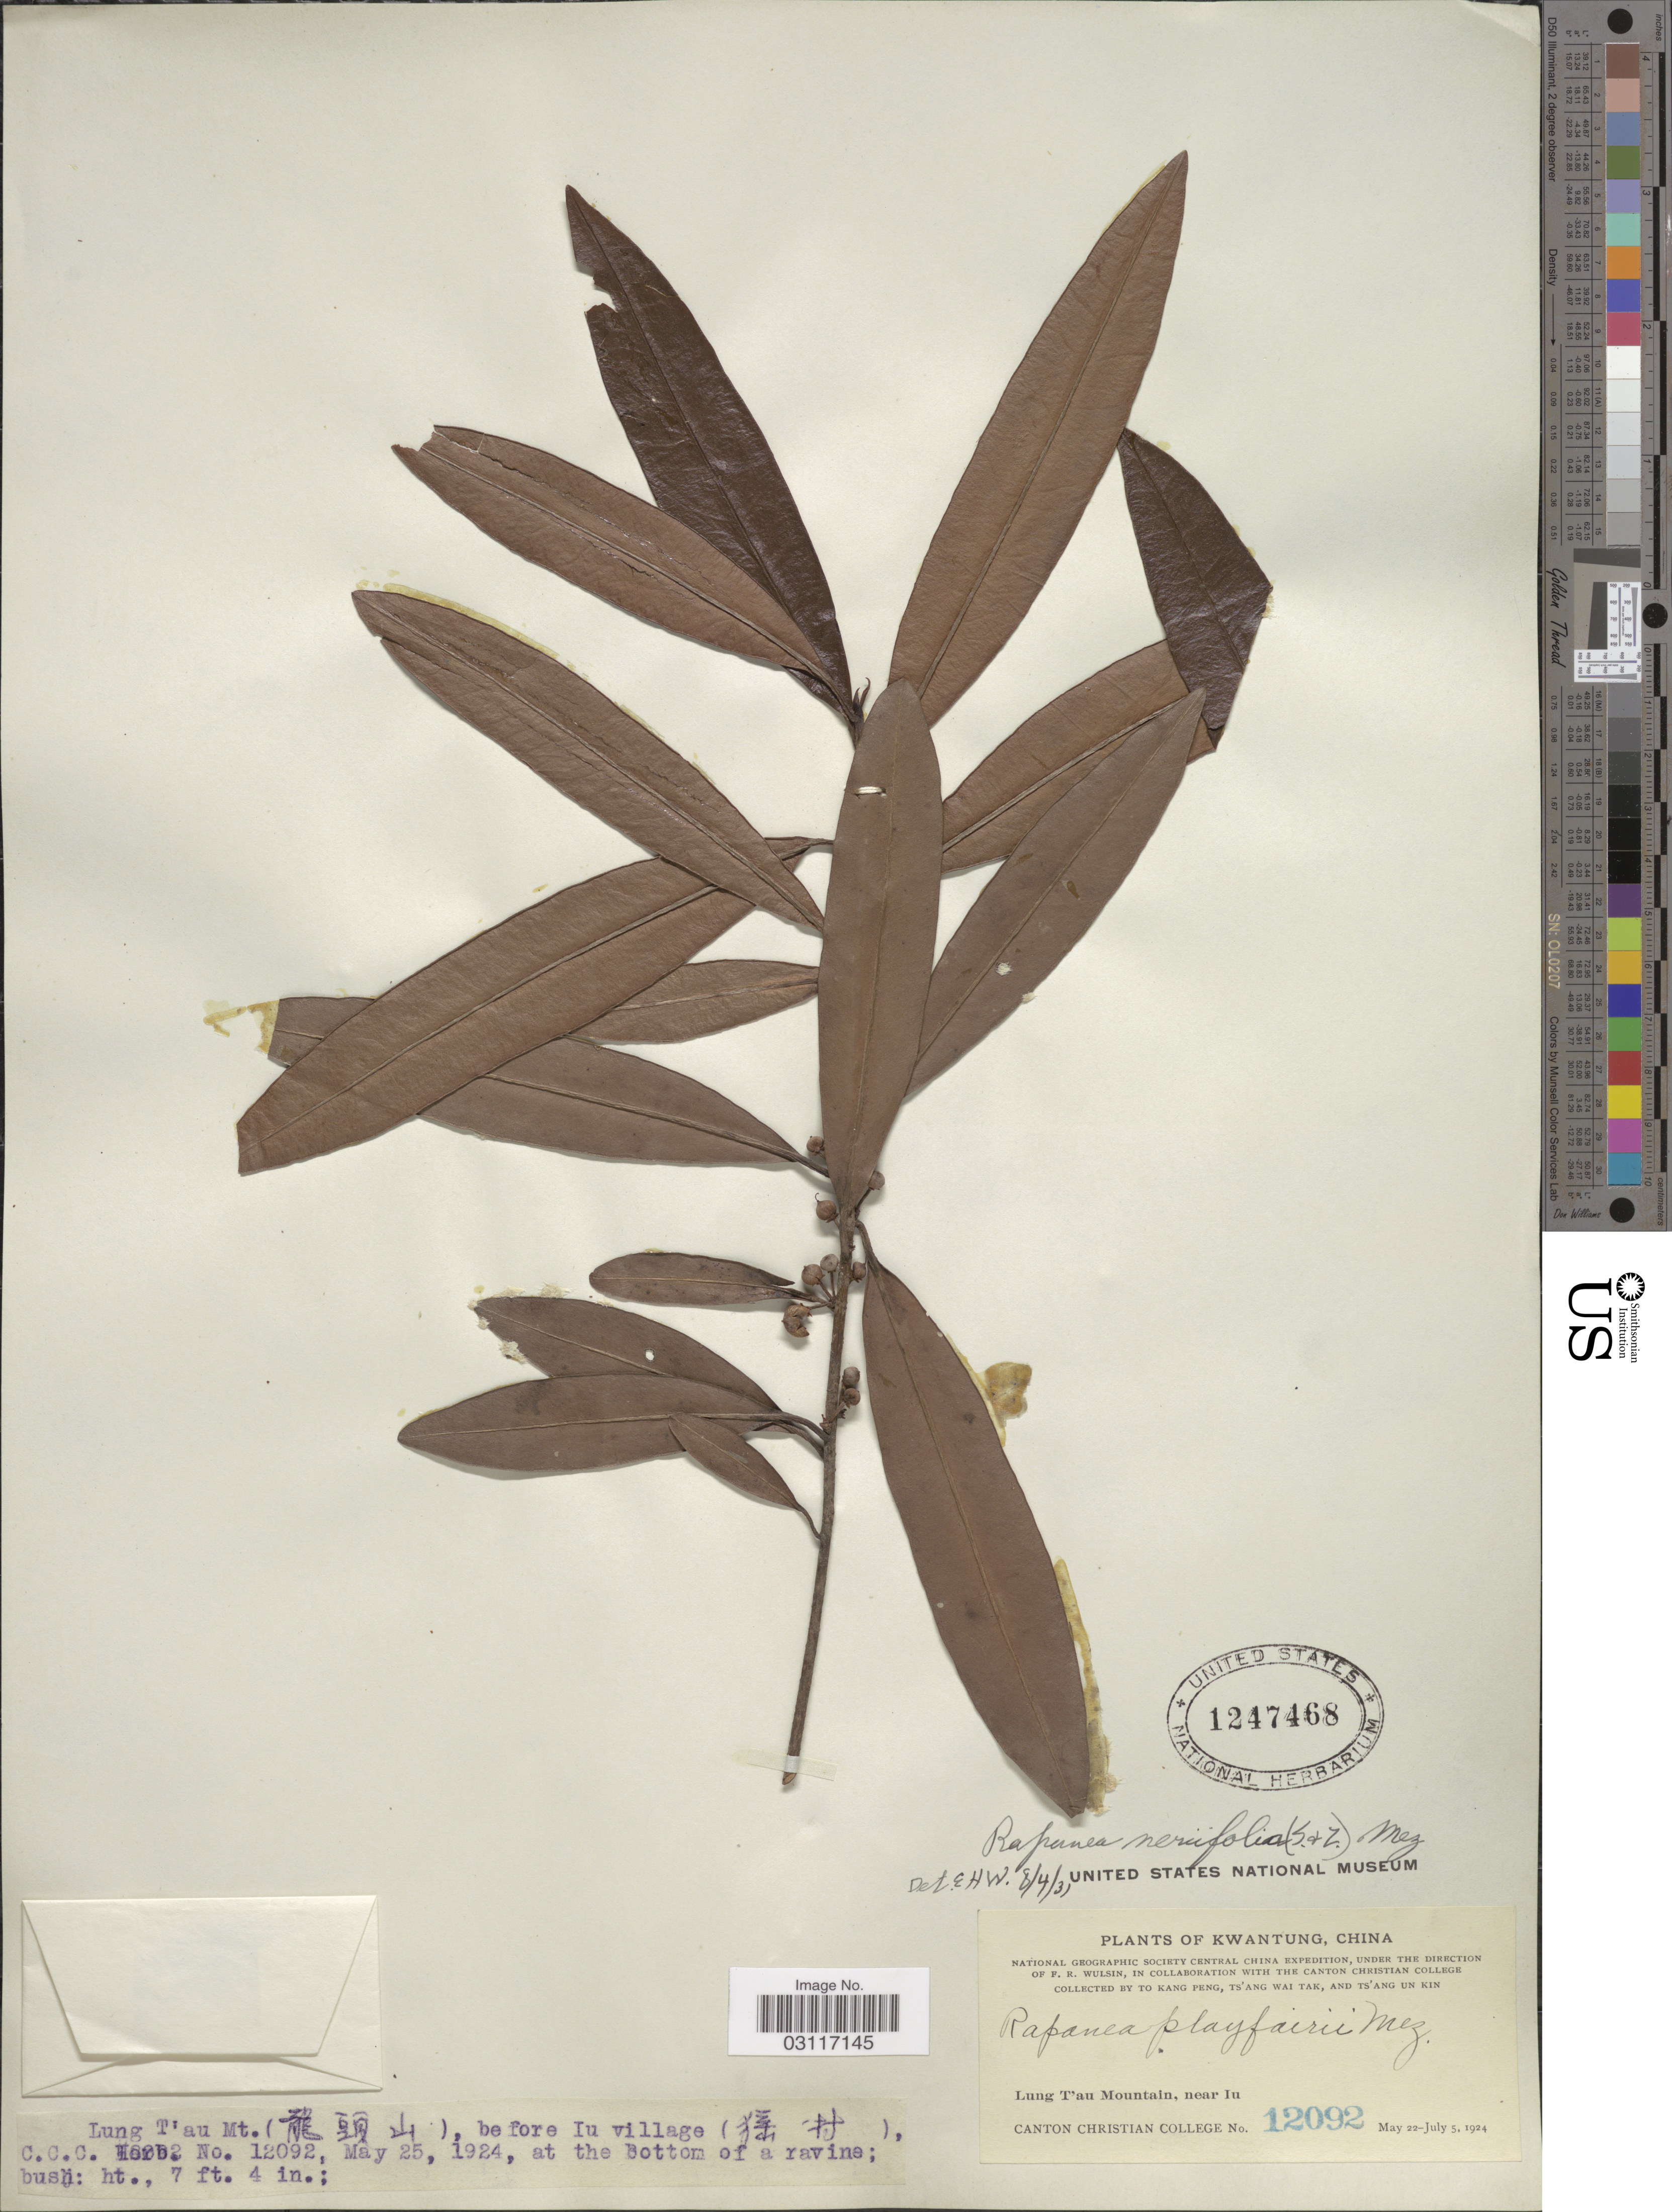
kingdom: Plantae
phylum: Tracheophyta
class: Magnoliopsida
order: Ericales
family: Primulaceae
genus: Myrsine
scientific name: Myrsine seguinii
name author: H. Lév.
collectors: To Kang P'eng, W. T. Tsang & Ts' Ang Un Kin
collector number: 12092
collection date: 1924-05-25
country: China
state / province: Guangdong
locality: Kwangtung. Lung T'au Mountain, near Iu, before Iu village, at the bottom of a ravine.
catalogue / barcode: US 1247468